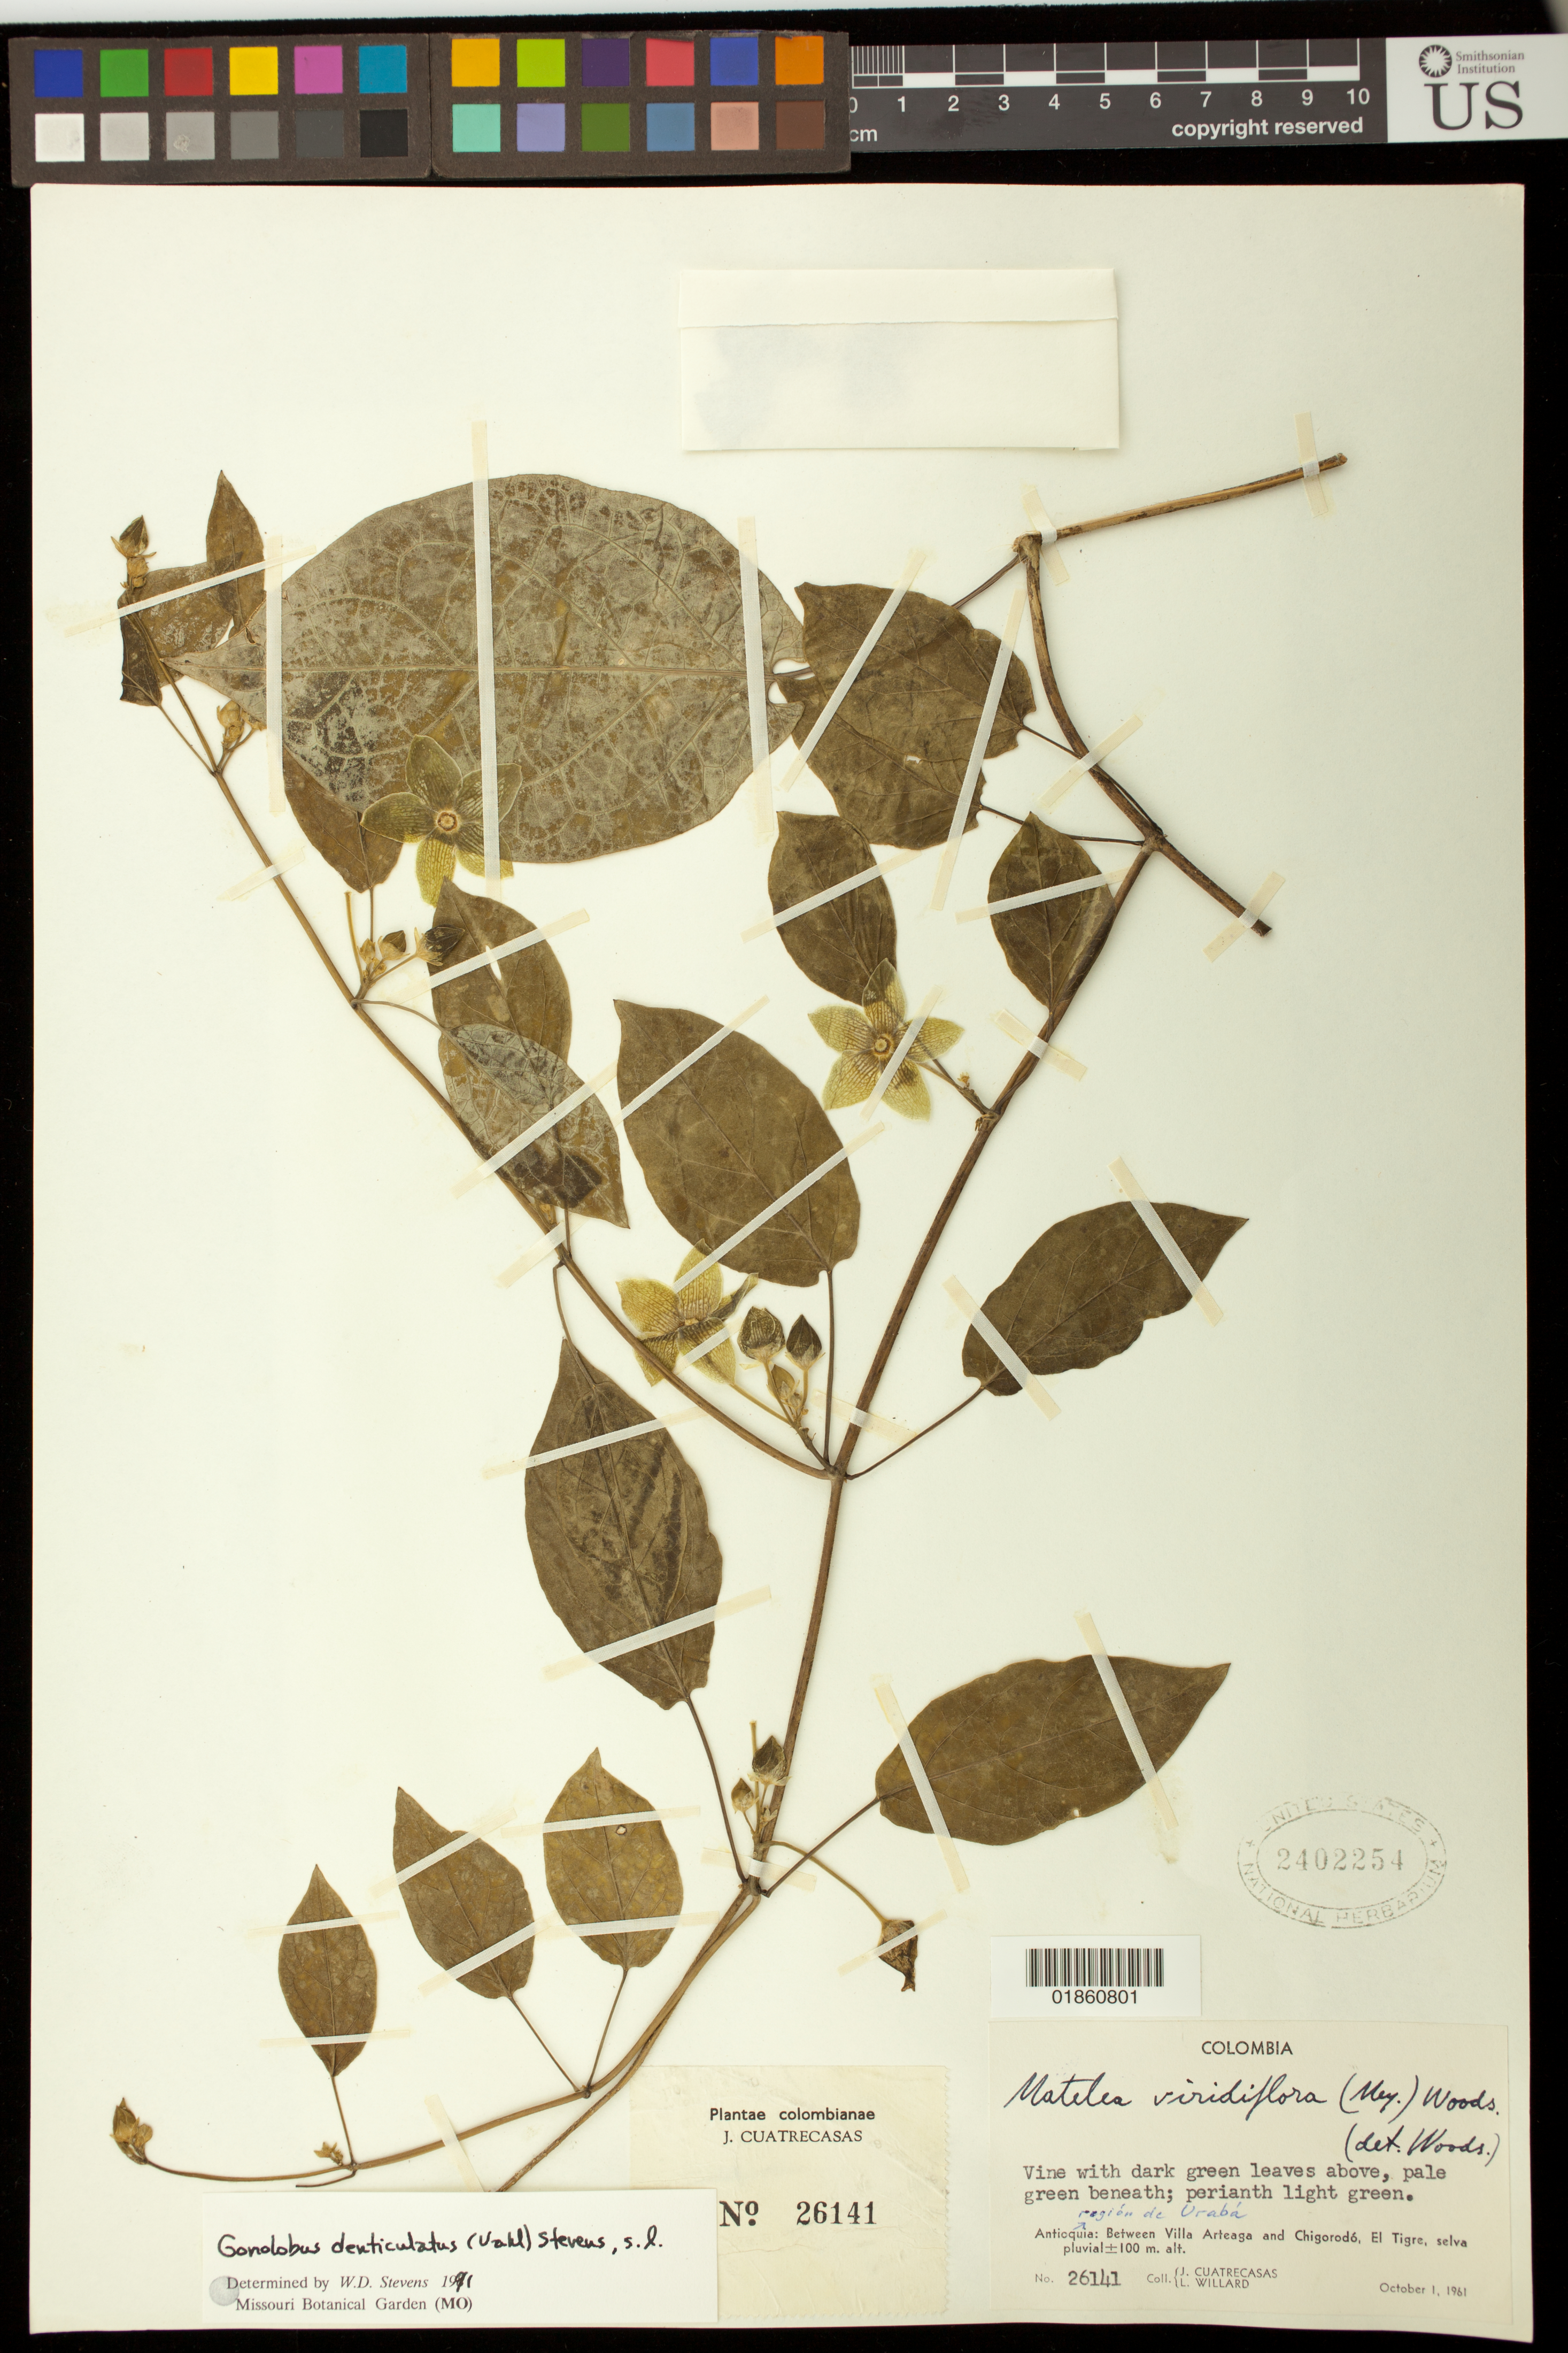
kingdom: Plantae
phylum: Tracheophyta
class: Magnoliopsida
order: Gentianales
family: Apocynaceae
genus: Gonolobus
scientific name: Gonolobus denticulatus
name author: (Vahl) W.D. Stevens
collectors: J. Cuatrecasas & L. Willard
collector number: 26141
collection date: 1961-10-01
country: Colombia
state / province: Antioquia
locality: Between Villa Arteaga and Chigorodo, El Tigre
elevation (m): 100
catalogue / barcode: US 2402254